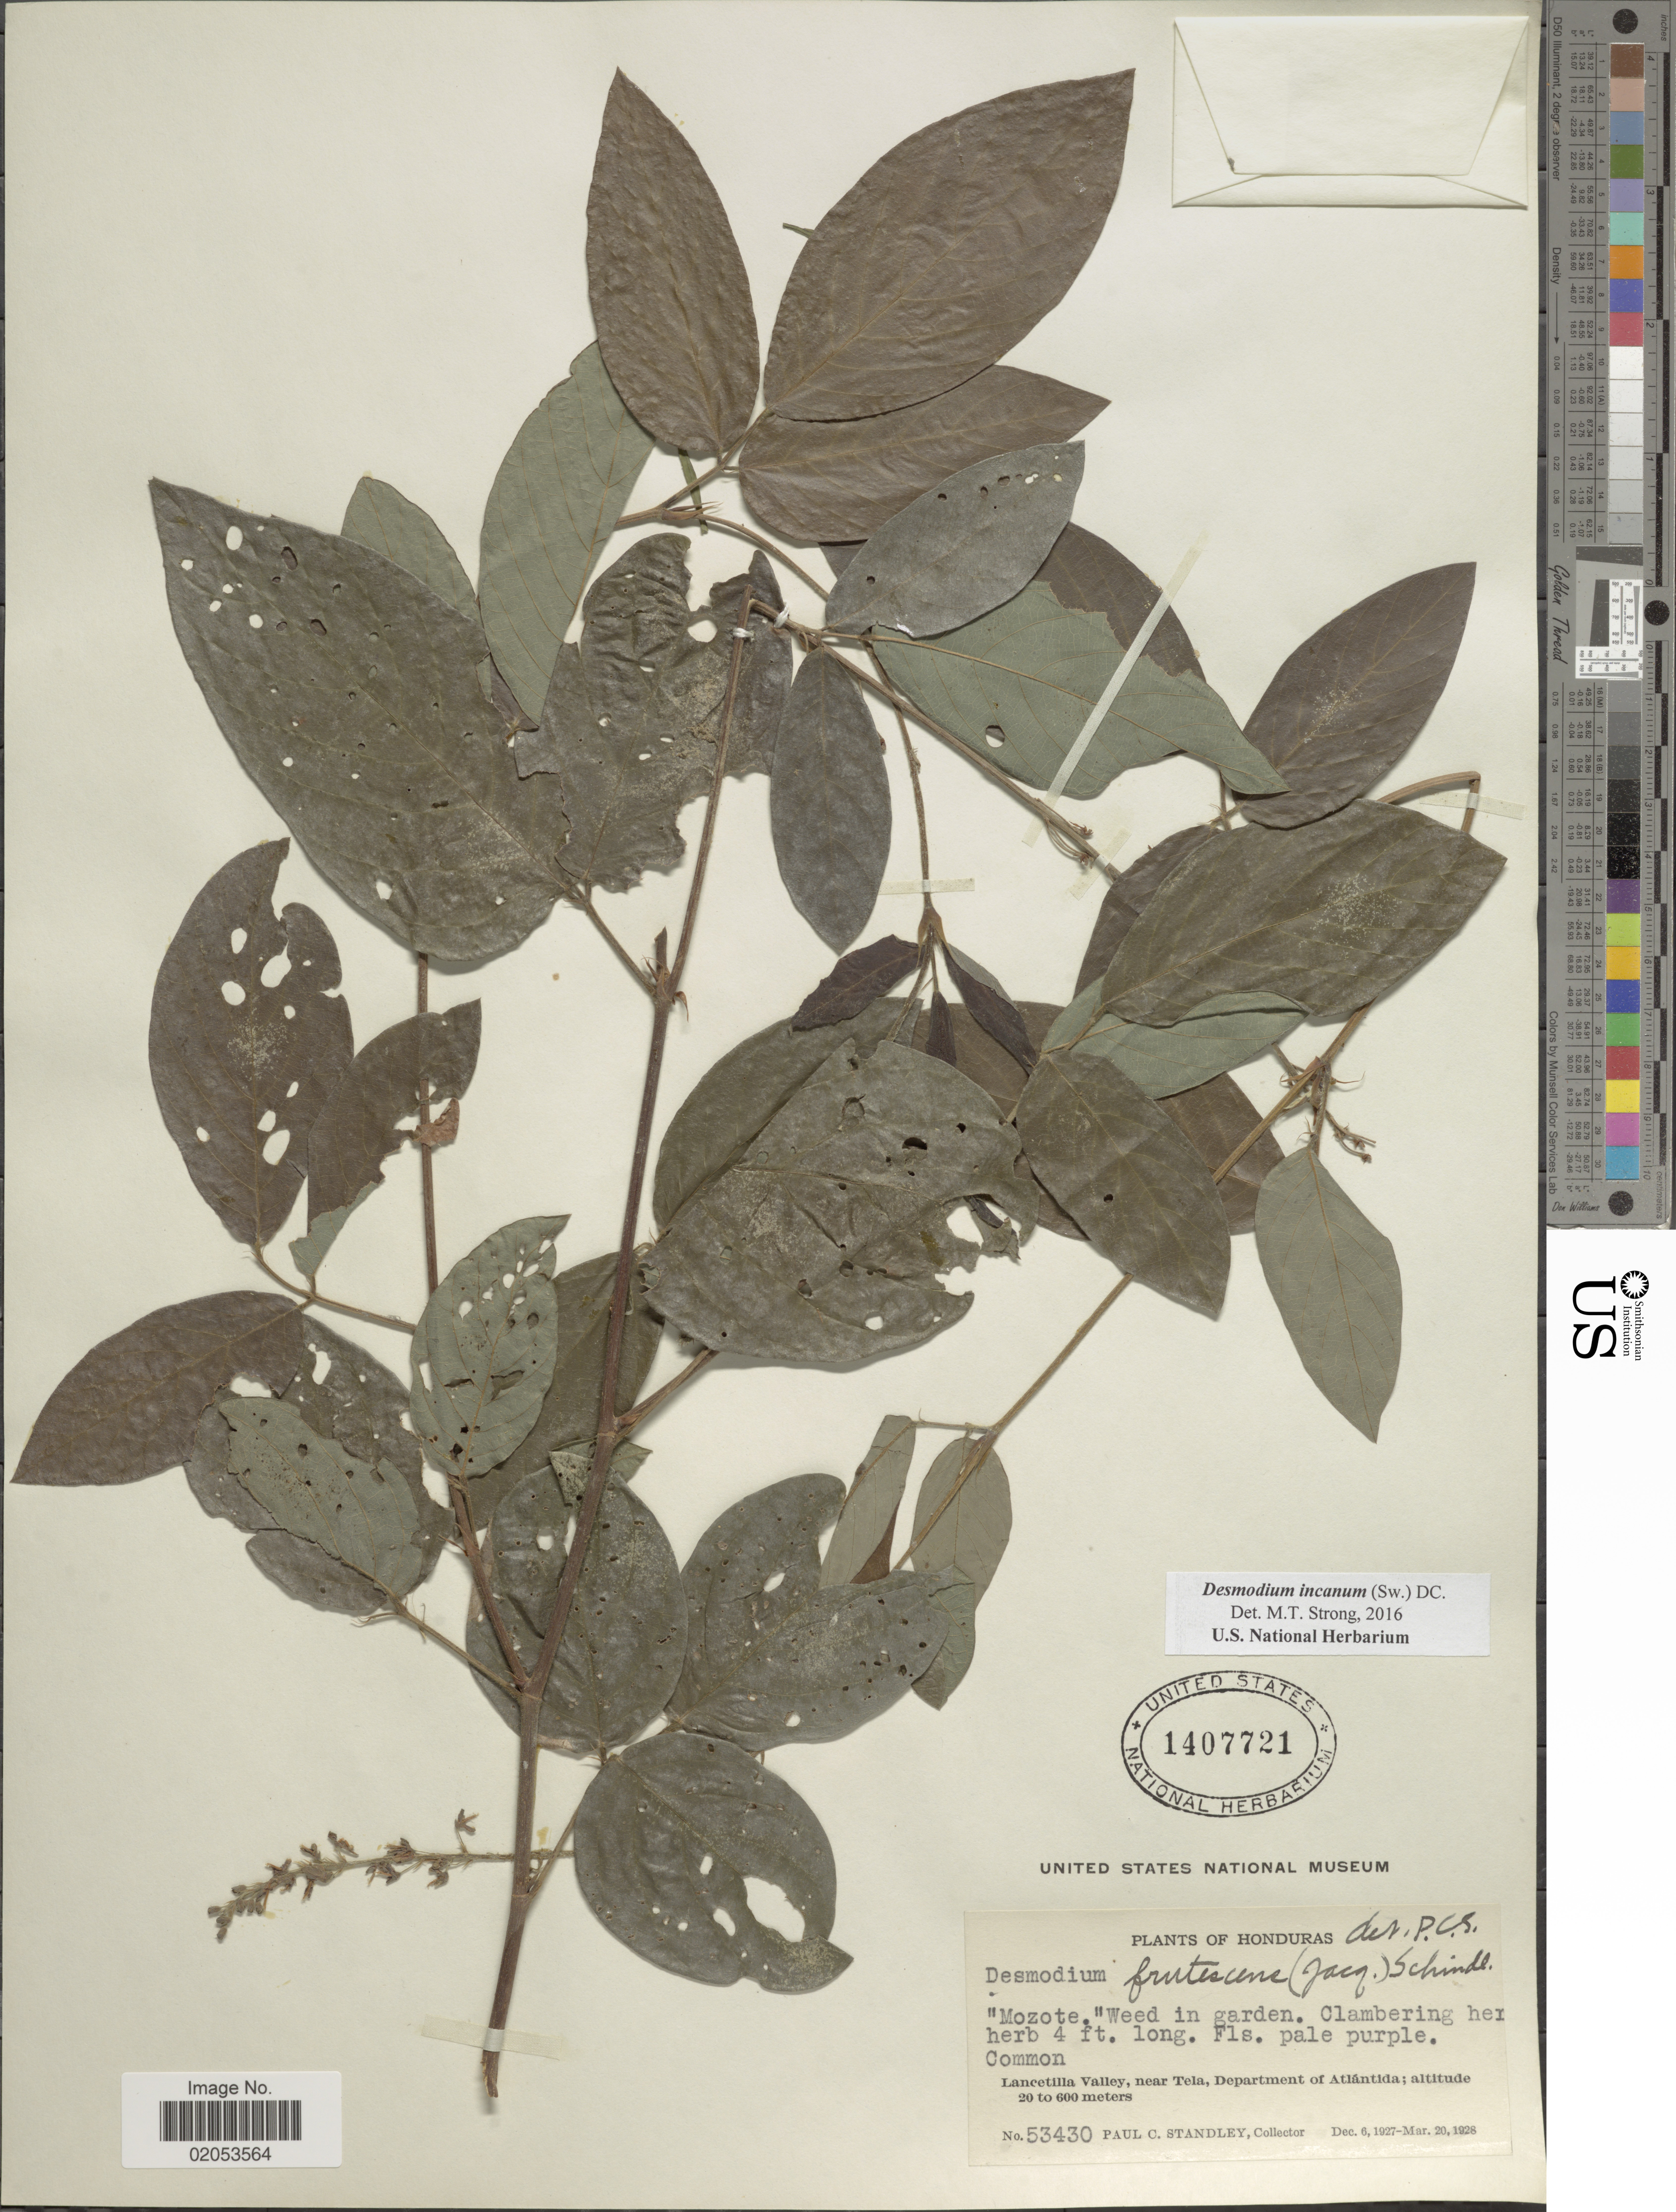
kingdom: Plantae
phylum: Tracheophyta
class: Magnoliopsida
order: Fabales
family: Fabaceae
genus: Desmodium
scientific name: Desmodium incanum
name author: (Sw.) DC.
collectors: P. C. Standley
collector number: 53430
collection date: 1927-12-06/1928-03-20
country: Honduras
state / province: Atlántida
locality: Lancetilla Valley, near Tela, Department of Atlántida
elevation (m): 20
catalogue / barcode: US 1407721